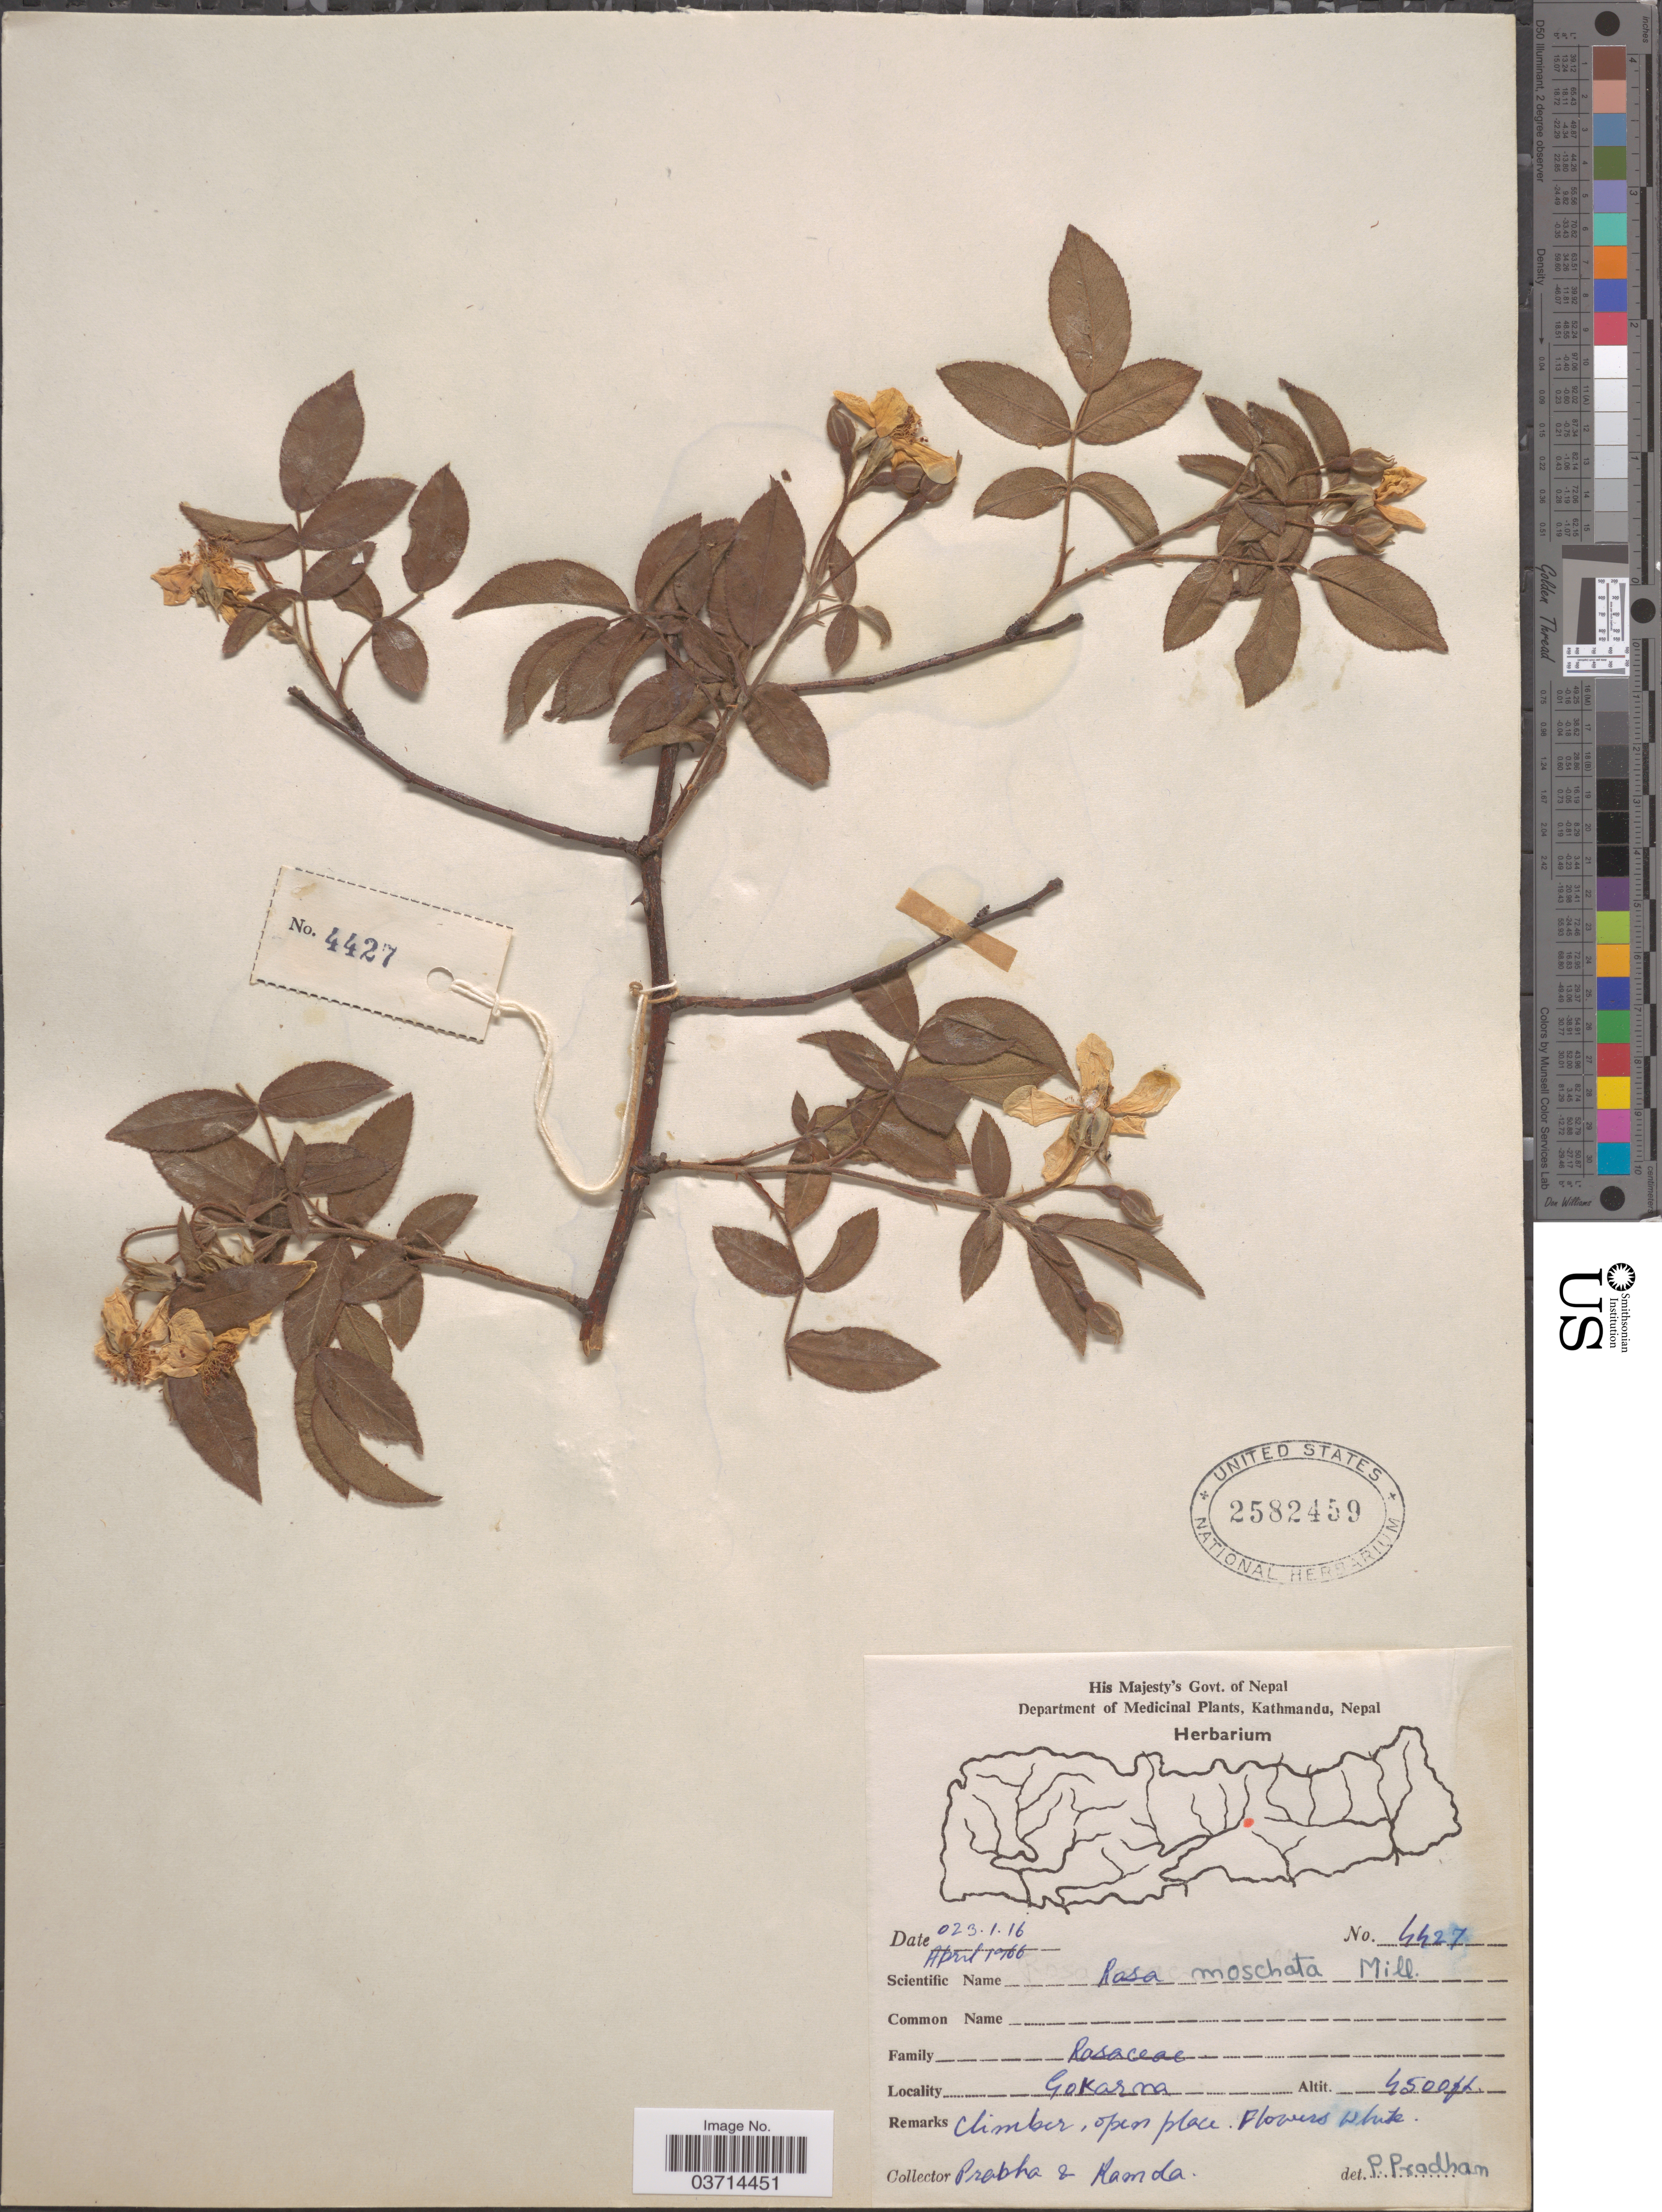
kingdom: Plantae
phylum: Tracheophyta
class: Magnoliopsida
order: Rosales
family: Rosaceae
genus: Rosa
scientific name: Rosa moschata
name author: Herrm.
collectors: P. Pradhan & R. Thapa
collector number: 4427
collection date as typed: Transcribed d/m/y: /4/66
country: Nepal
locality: Gokarna.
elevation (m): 1372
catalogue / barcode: US 2582459